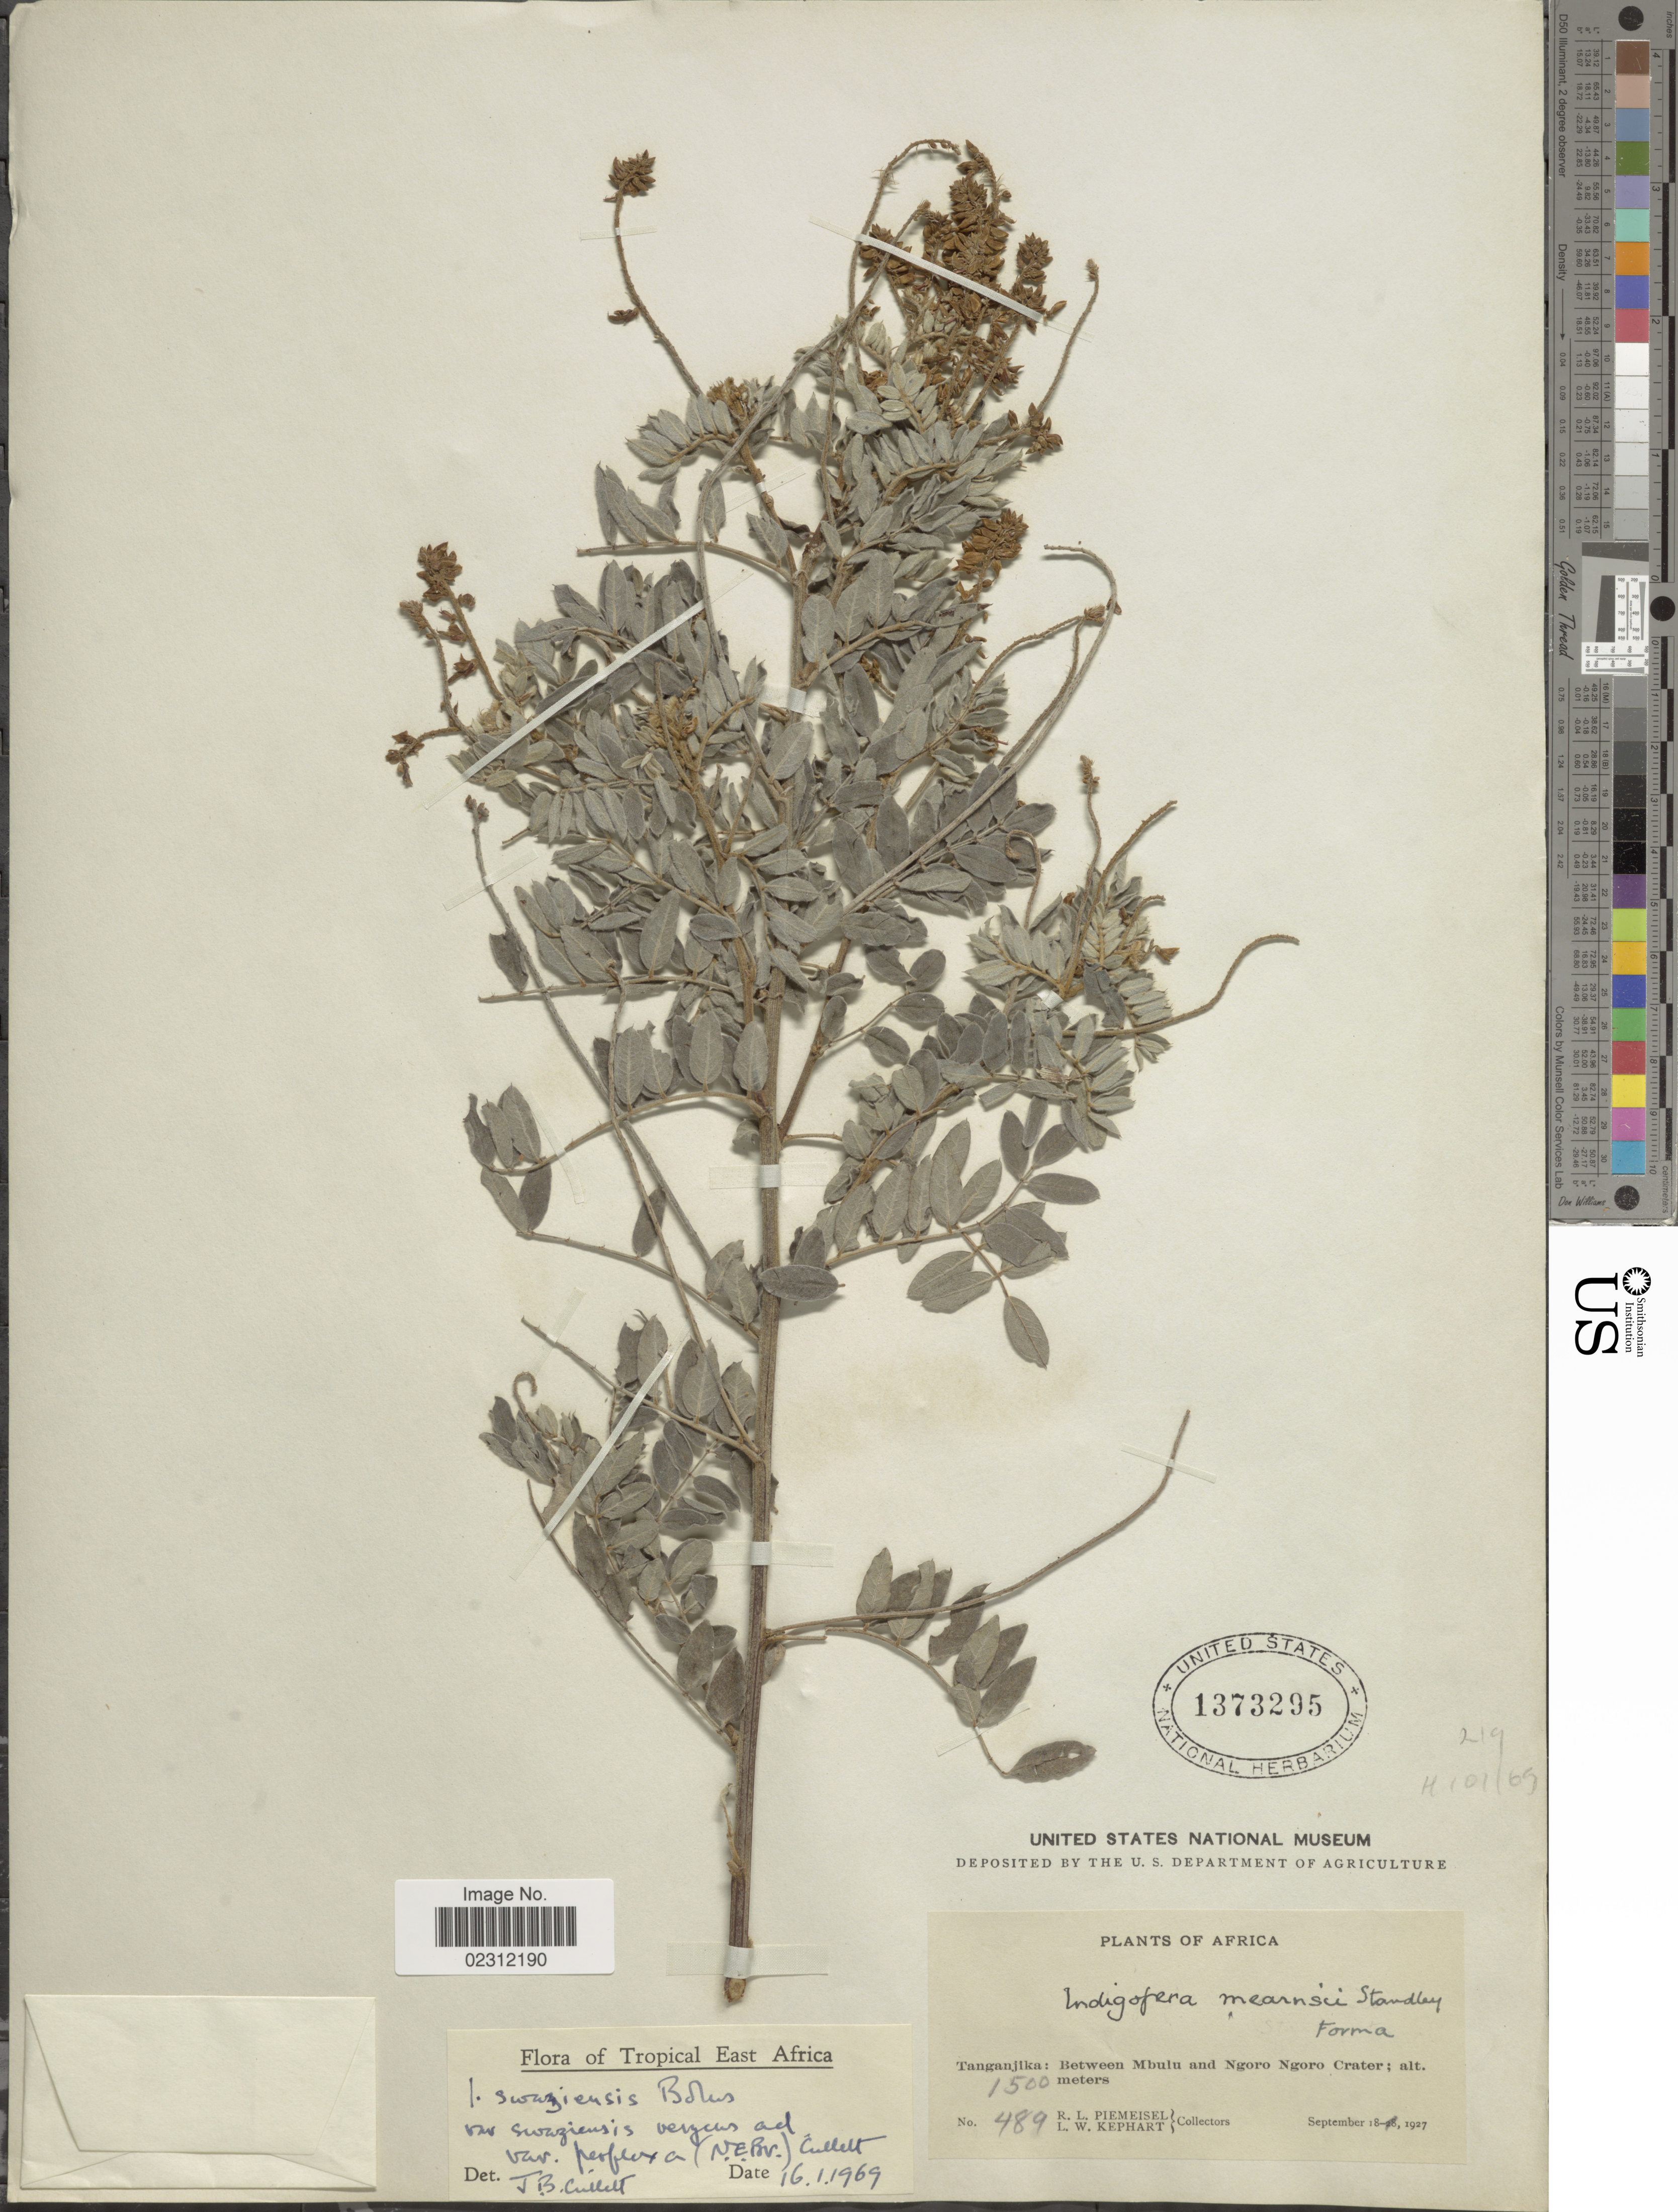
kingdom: Plantae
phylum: Tracheophyta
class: Magnoliopsida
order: Fabales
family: Fabaceae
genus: Indigofera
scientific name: Indigofera swaziensis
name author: Bolus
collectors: R. L. Piemeisel & L. W. Kephart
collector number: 489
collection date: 1927-09-18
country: Tanzania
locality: Tanganjika: Between Mbuiu and Ngoro Ngoro Crater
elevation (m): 1500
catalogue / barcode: US 1373295